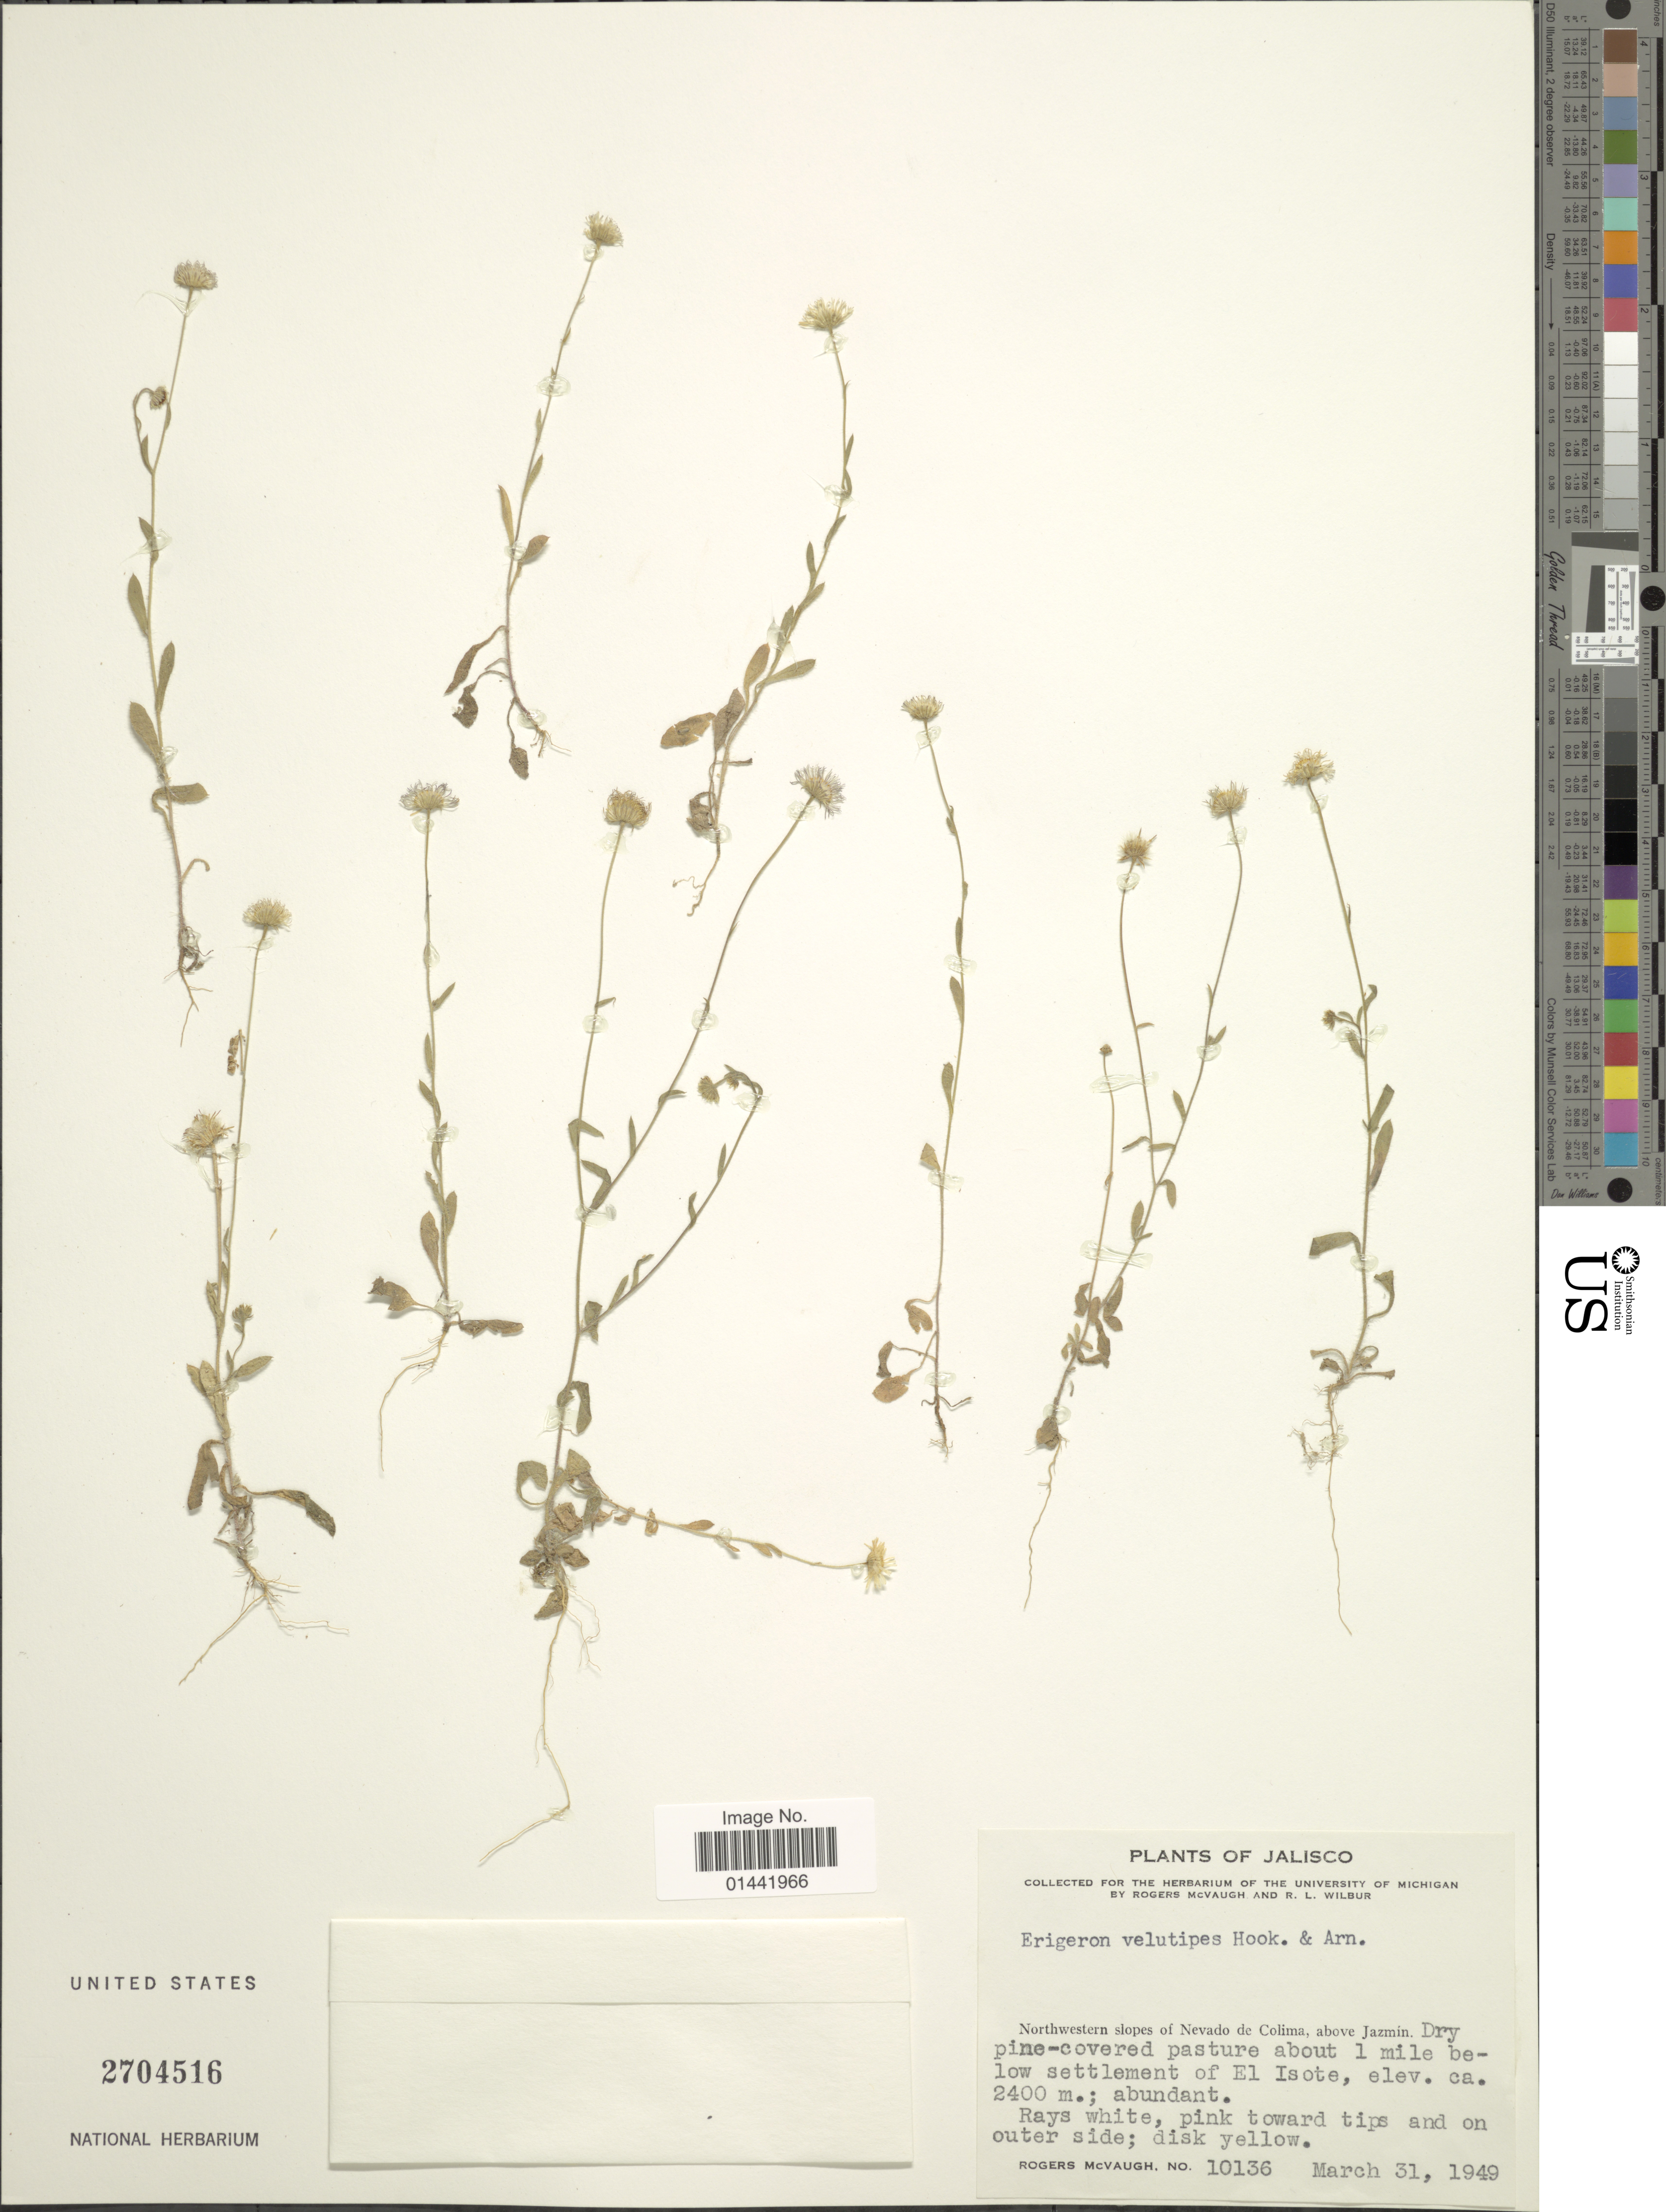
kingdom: Plantae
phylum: Tracheophyta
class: Magnoliopsida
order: Asterales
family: Asteraceae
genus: Erigeron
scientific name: Erigeron velutipes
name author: Hook. & Arn.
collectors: R. McVaugh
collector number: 10136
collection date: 1949-03-31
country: Mexico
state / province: Jalisco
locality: Nortwestern slopes of Nevado de Colima, above Jazmin, dry pine-covered pasture about 1 mile below settlement of El Isote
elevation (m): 2400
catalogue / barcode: US 2704516